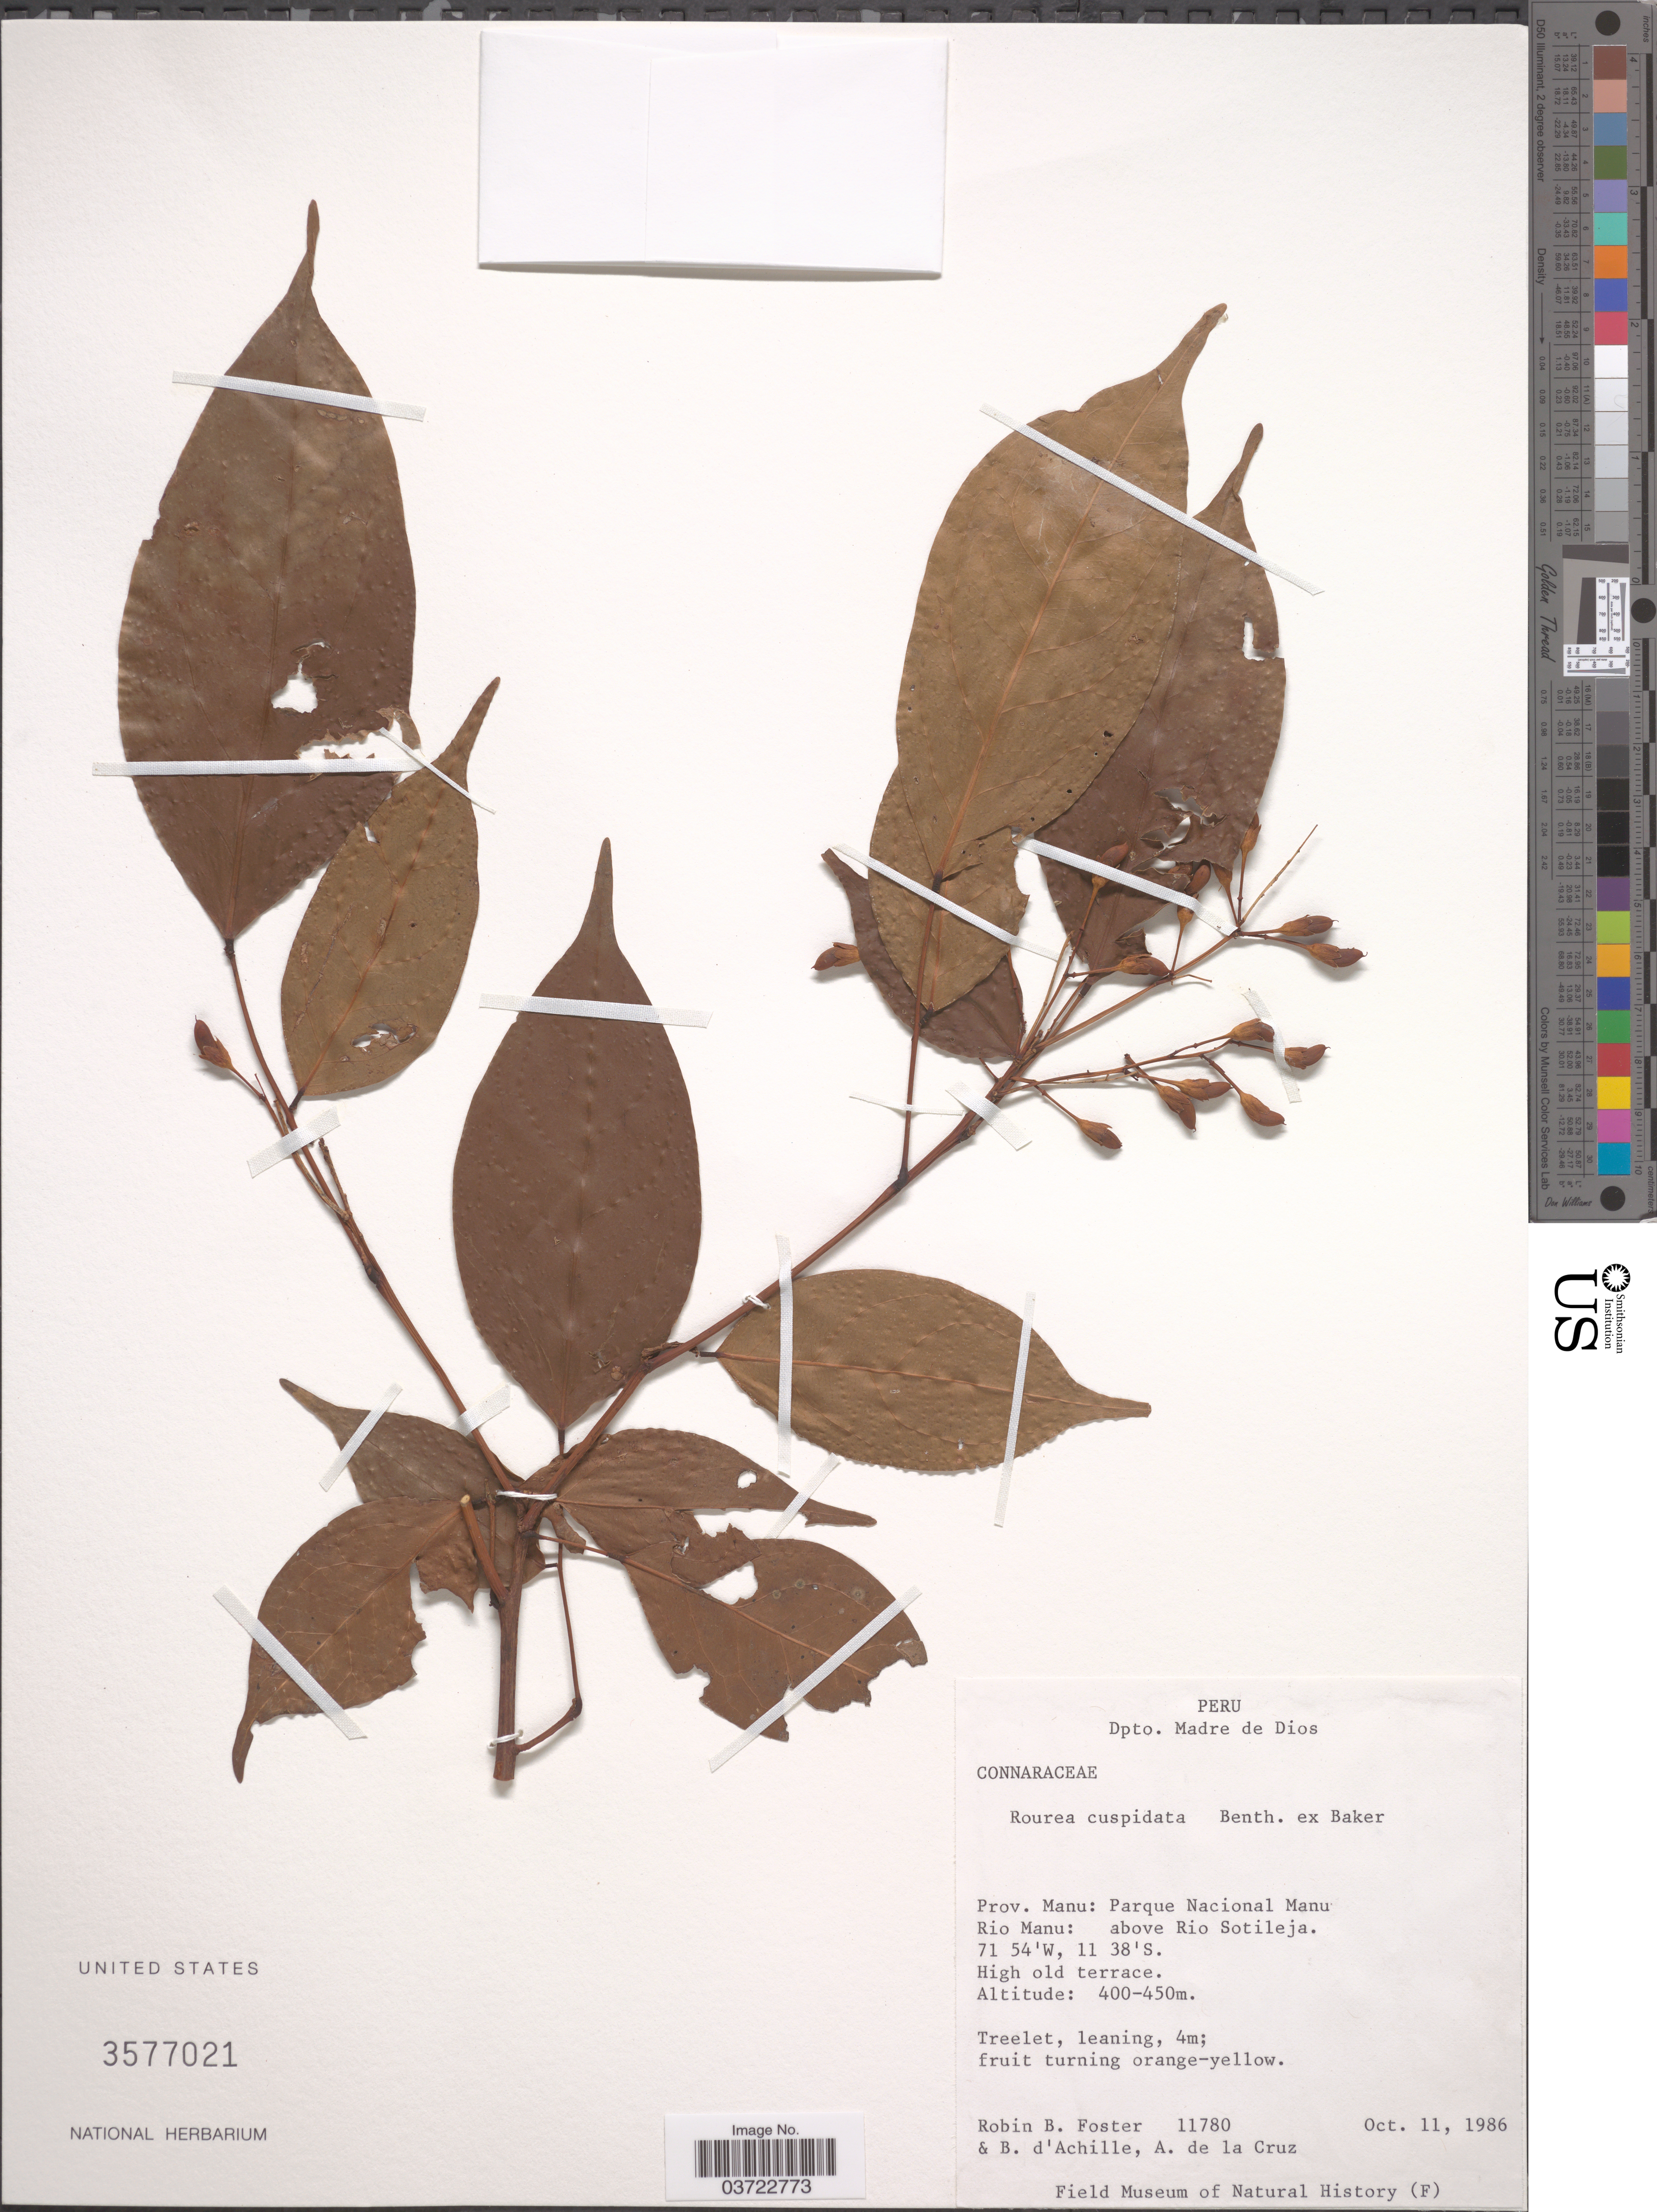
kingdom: Plantae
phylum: Tracheophyta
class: Magnoliopsida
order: Oxalidales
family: Connaraceae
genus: Rourea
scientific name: Rourea cuspidata var. cuspidata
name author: Benth. ex Baker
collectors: R. B. Foster, B. d'Achille & A. De la Cruz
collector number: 11780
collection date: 1986-10-11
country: Peru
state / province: Madre de Dios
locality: Dpto. Madre de Dios. Prov. Manu: Parque Nacional Manu. Rio Manu: above Rio Sotileja.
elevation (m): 400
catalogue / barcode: US 3577021